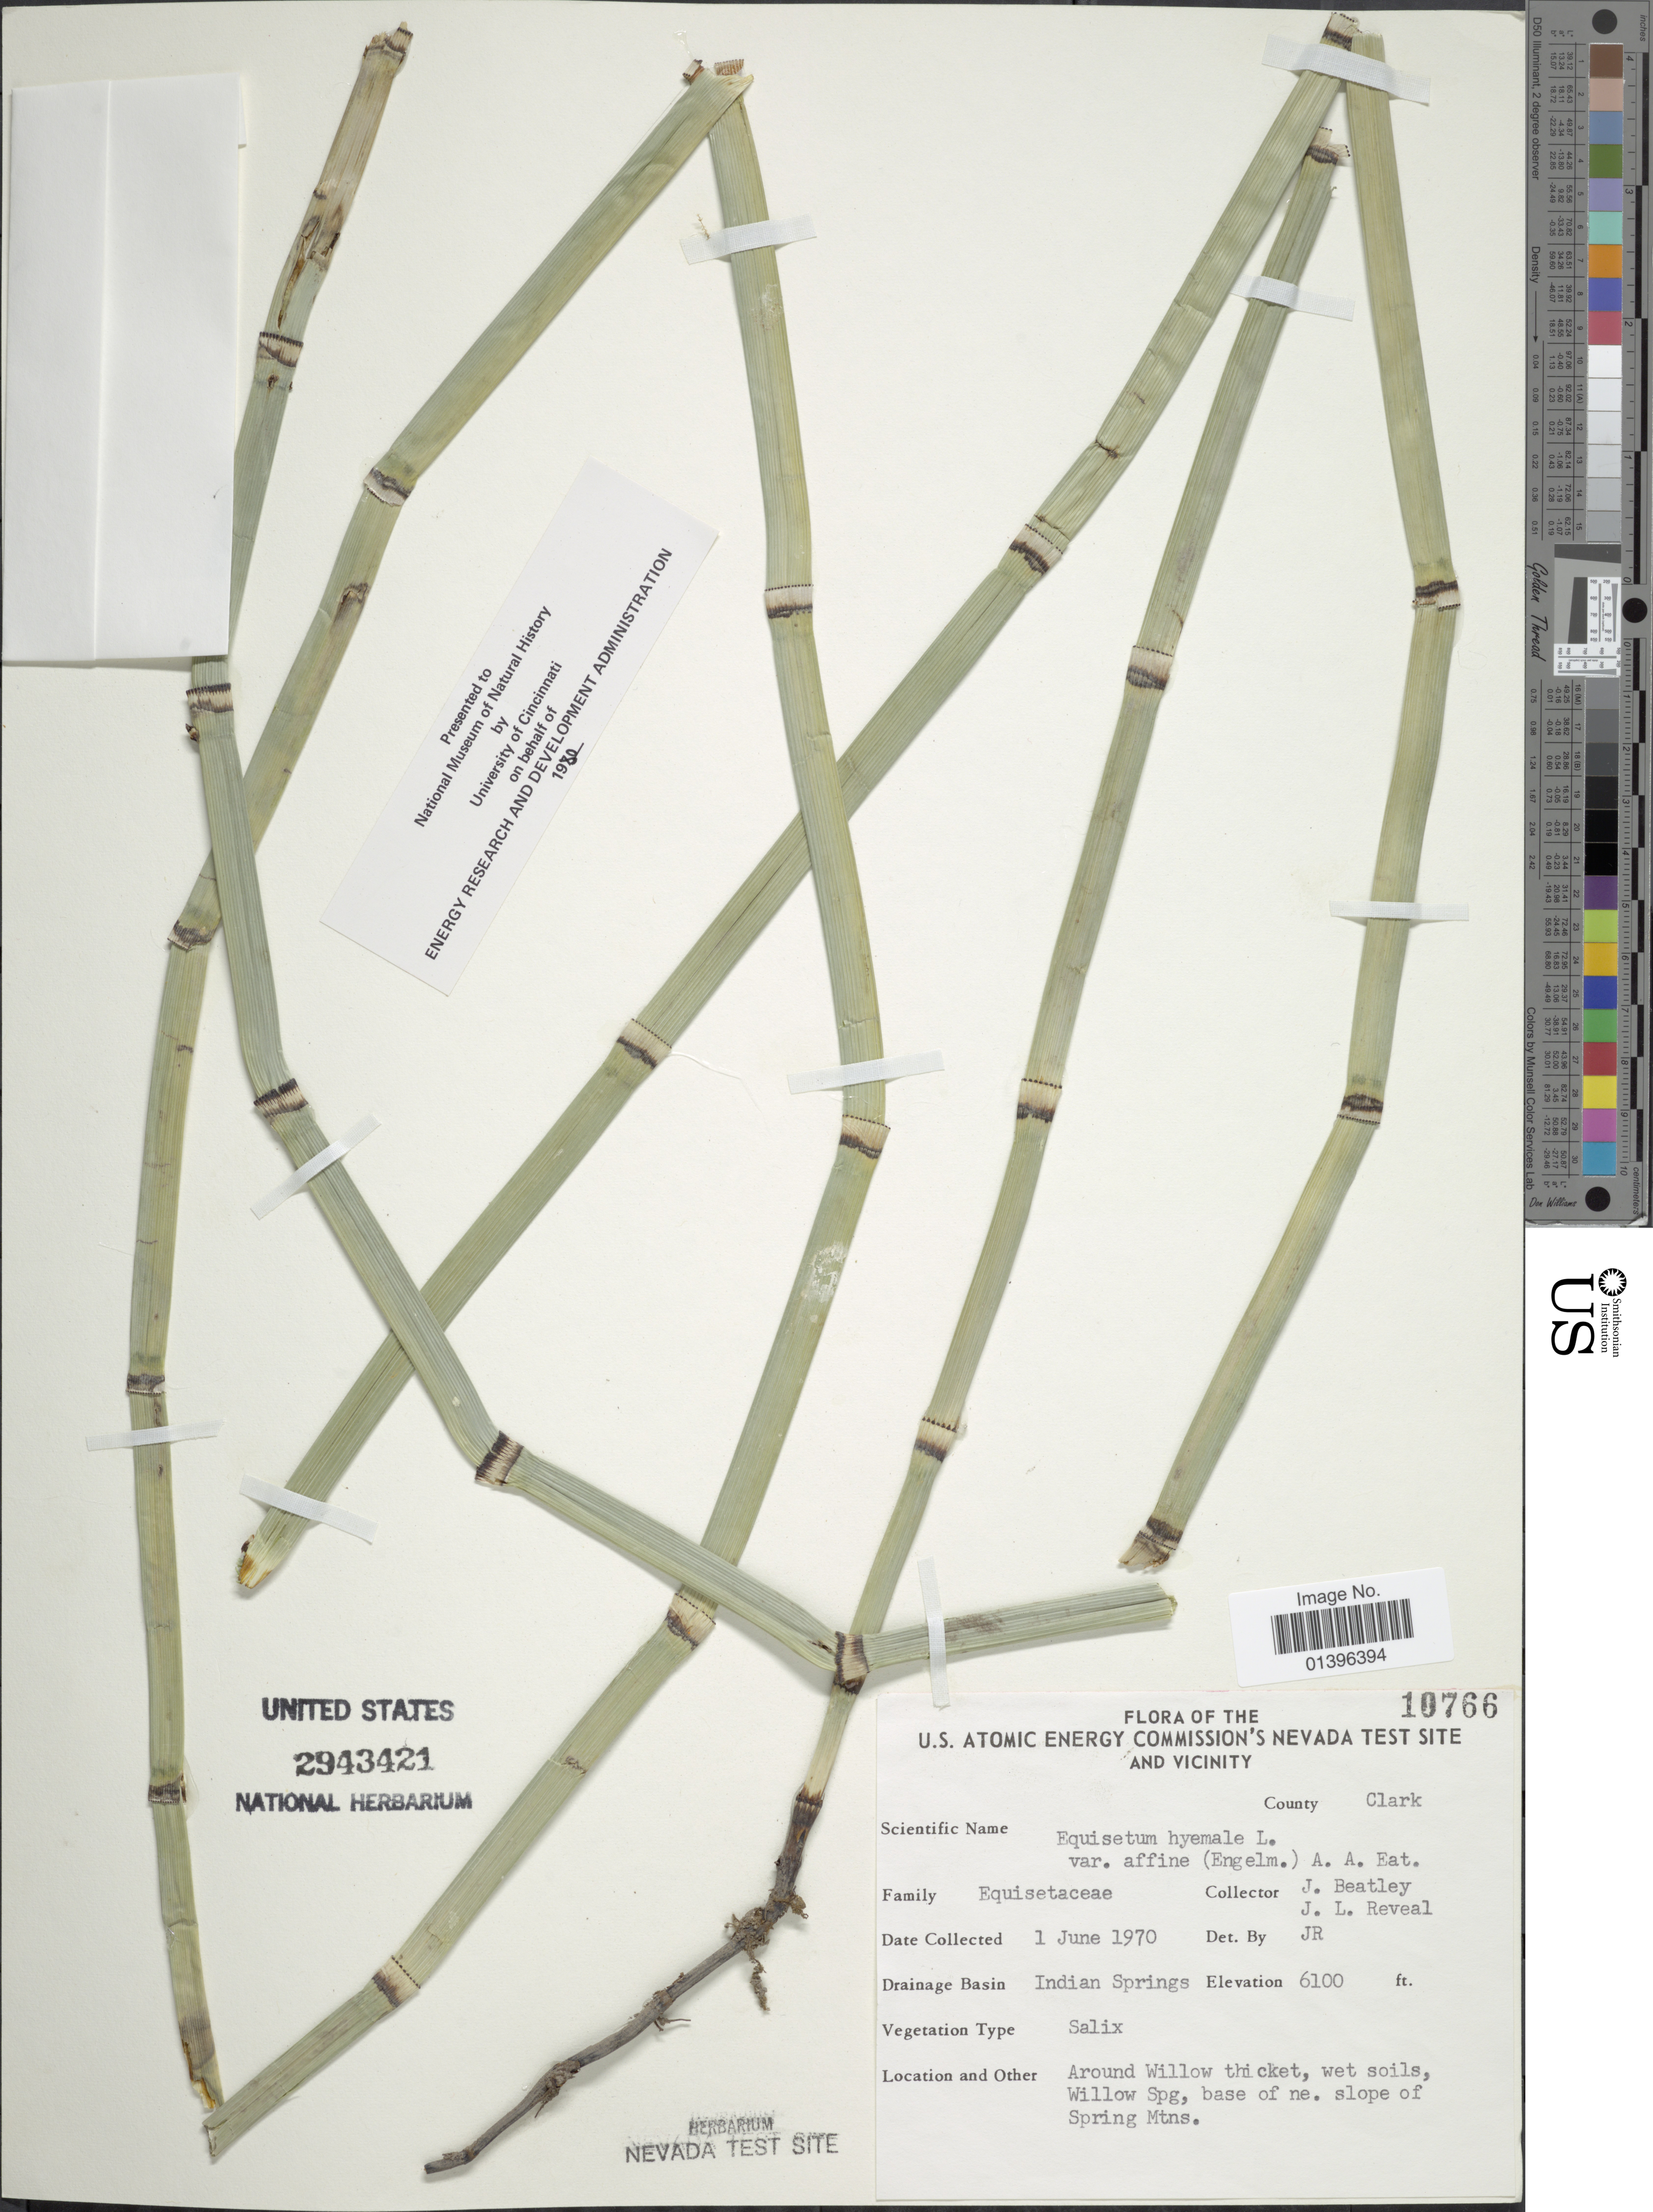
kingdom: Plantae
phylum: Tracheophyta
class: Polypodiopsida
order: Equisetales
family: Equisetaceae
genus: Equisetum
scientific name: Equisetum hyemale var. affine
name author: (Engelm.) A.A. Eaton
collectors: J. C. Beatley & J. L. Reveal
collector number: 10766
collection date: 1970-06-01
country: United States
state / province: Nevada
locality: U.S. Atomic Energy Commission's Nevada Test Site and Vicinity. County Clark. Drainage Basin Indian Springs. Around Willow thicket, wet soils, Willow Spg, base of ne. slope of Spring Mtns.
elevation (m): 1859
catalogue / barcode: US 2943421